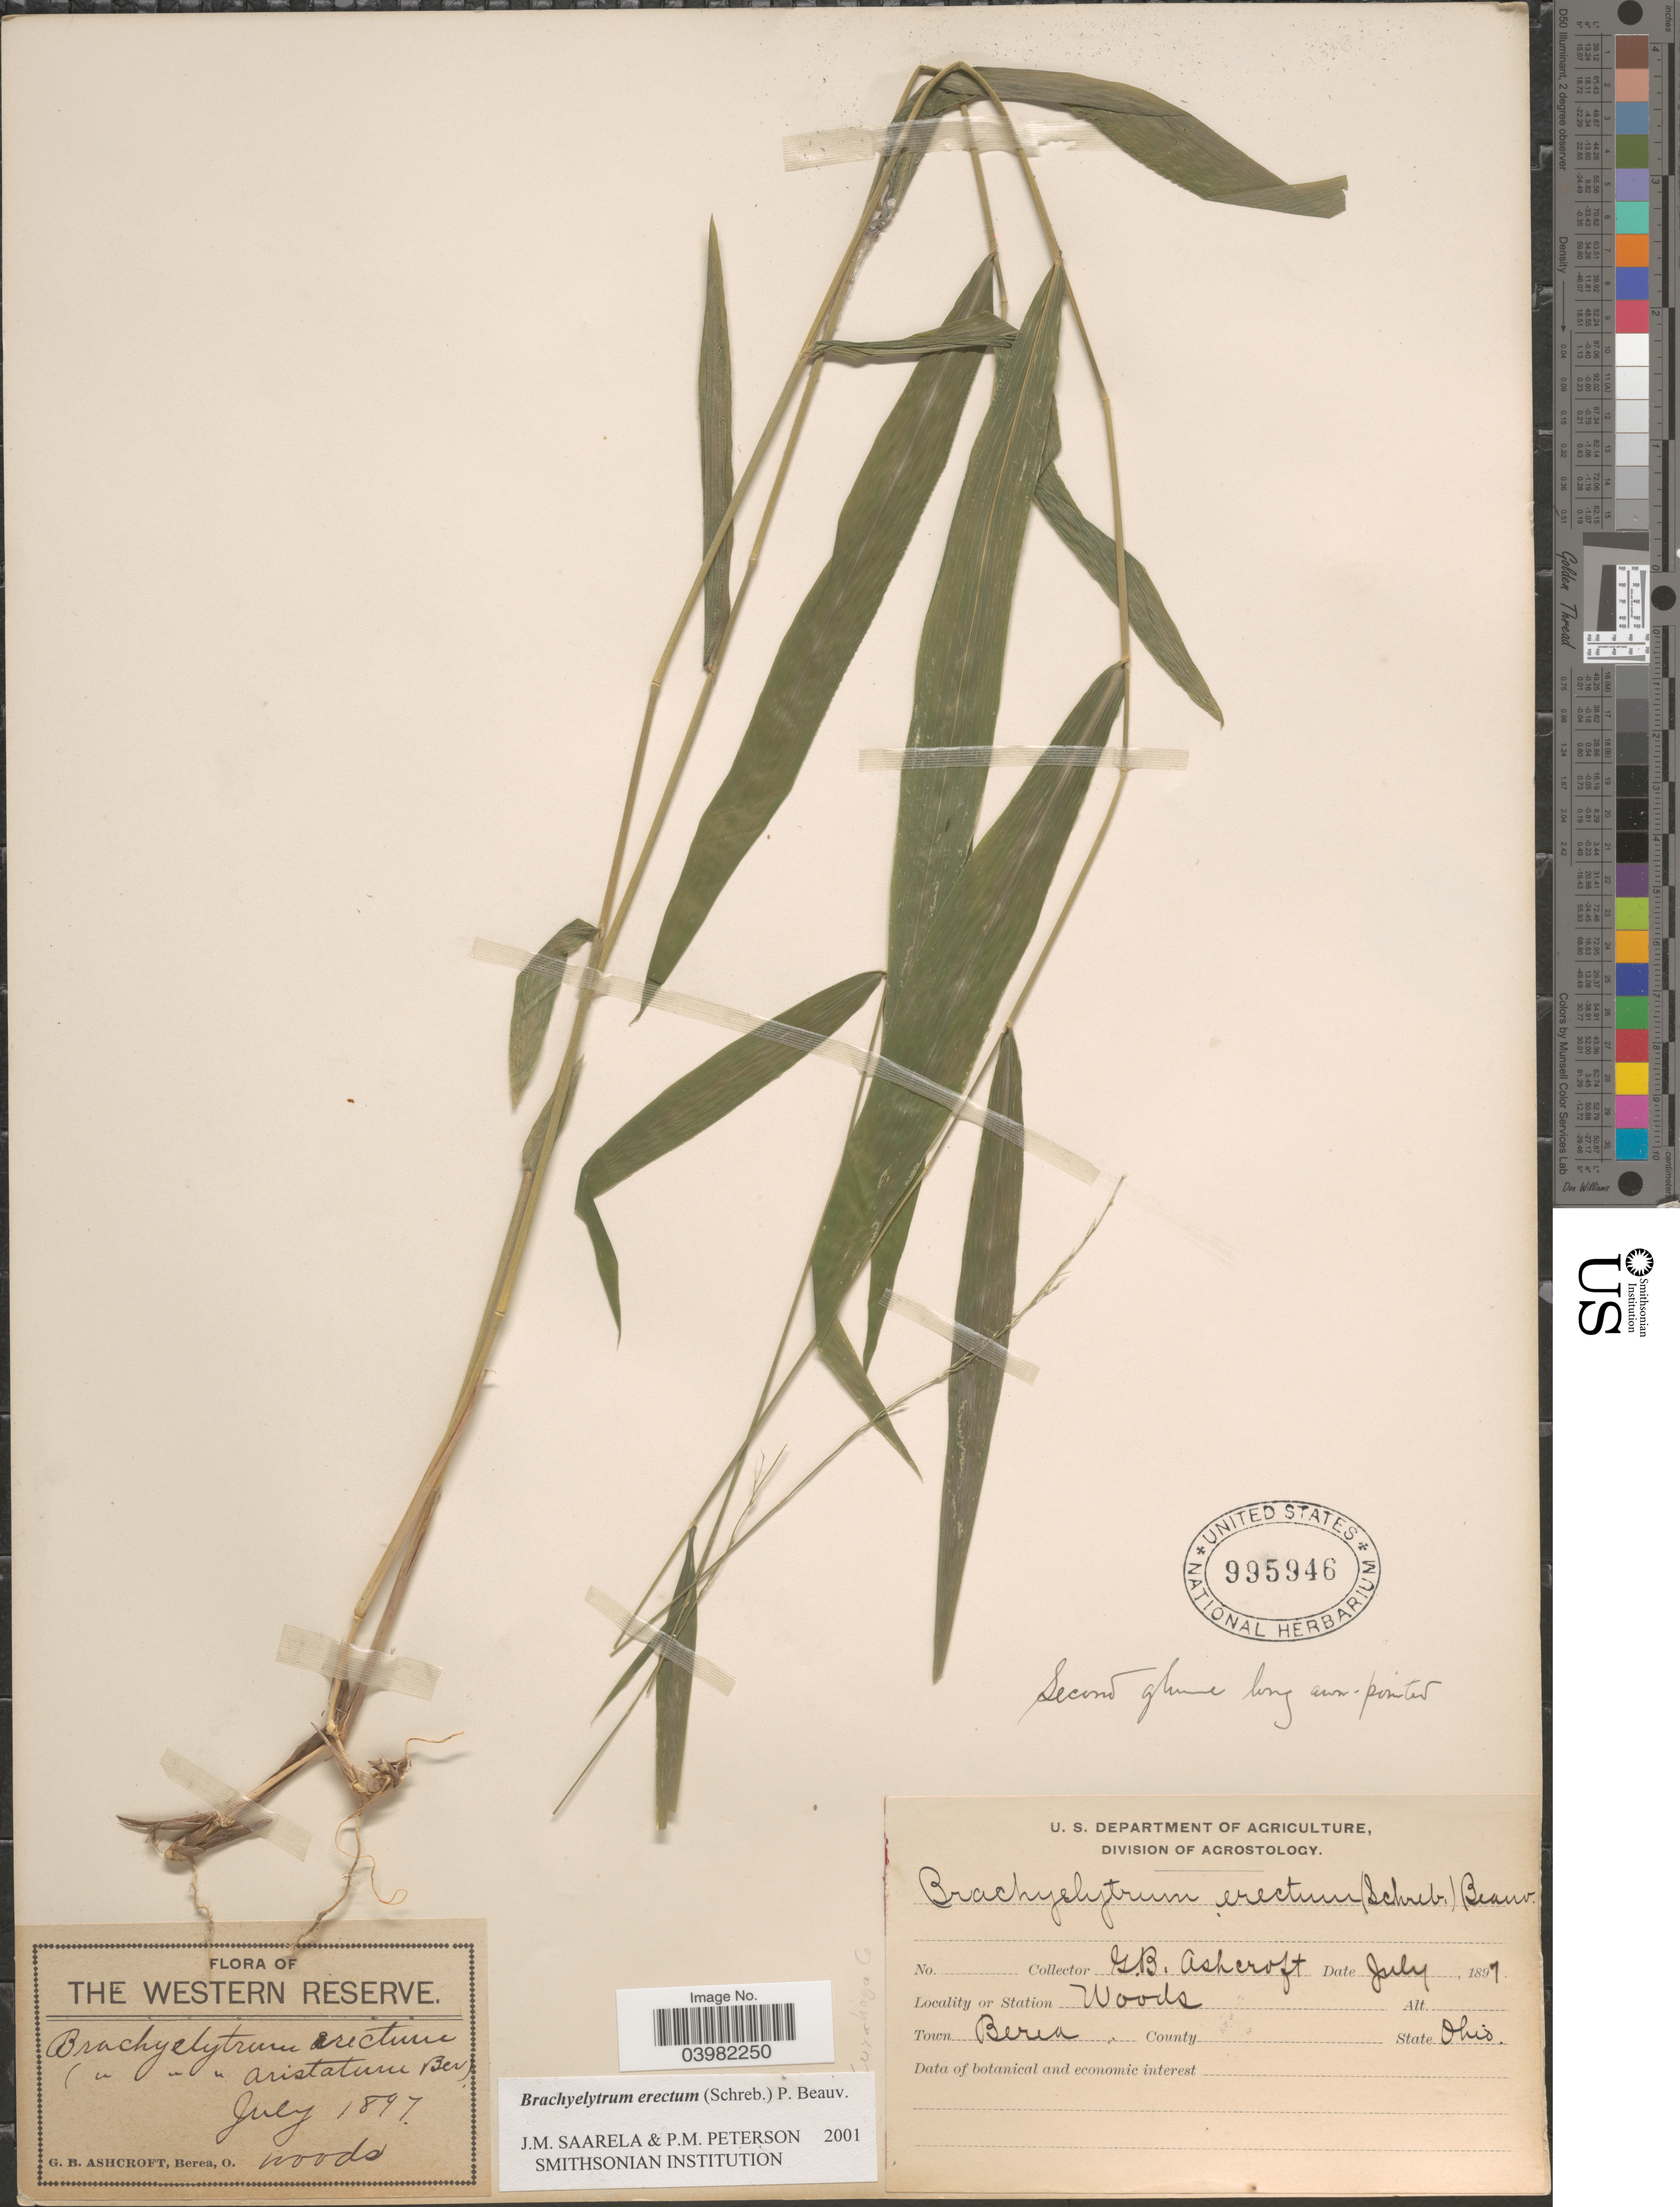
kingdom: Plantae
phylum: Tracheophyta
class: Liliopsida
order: Poales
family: Poaceae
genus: Brachyelytrum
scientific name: Brachyelytrum erectum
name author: (Schreb.) P. Beauv.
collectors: G. Ashcroft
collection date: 1897-07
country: United States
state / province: Ohio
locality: The Western Reserve. Town Berea.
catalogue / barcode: US 995946